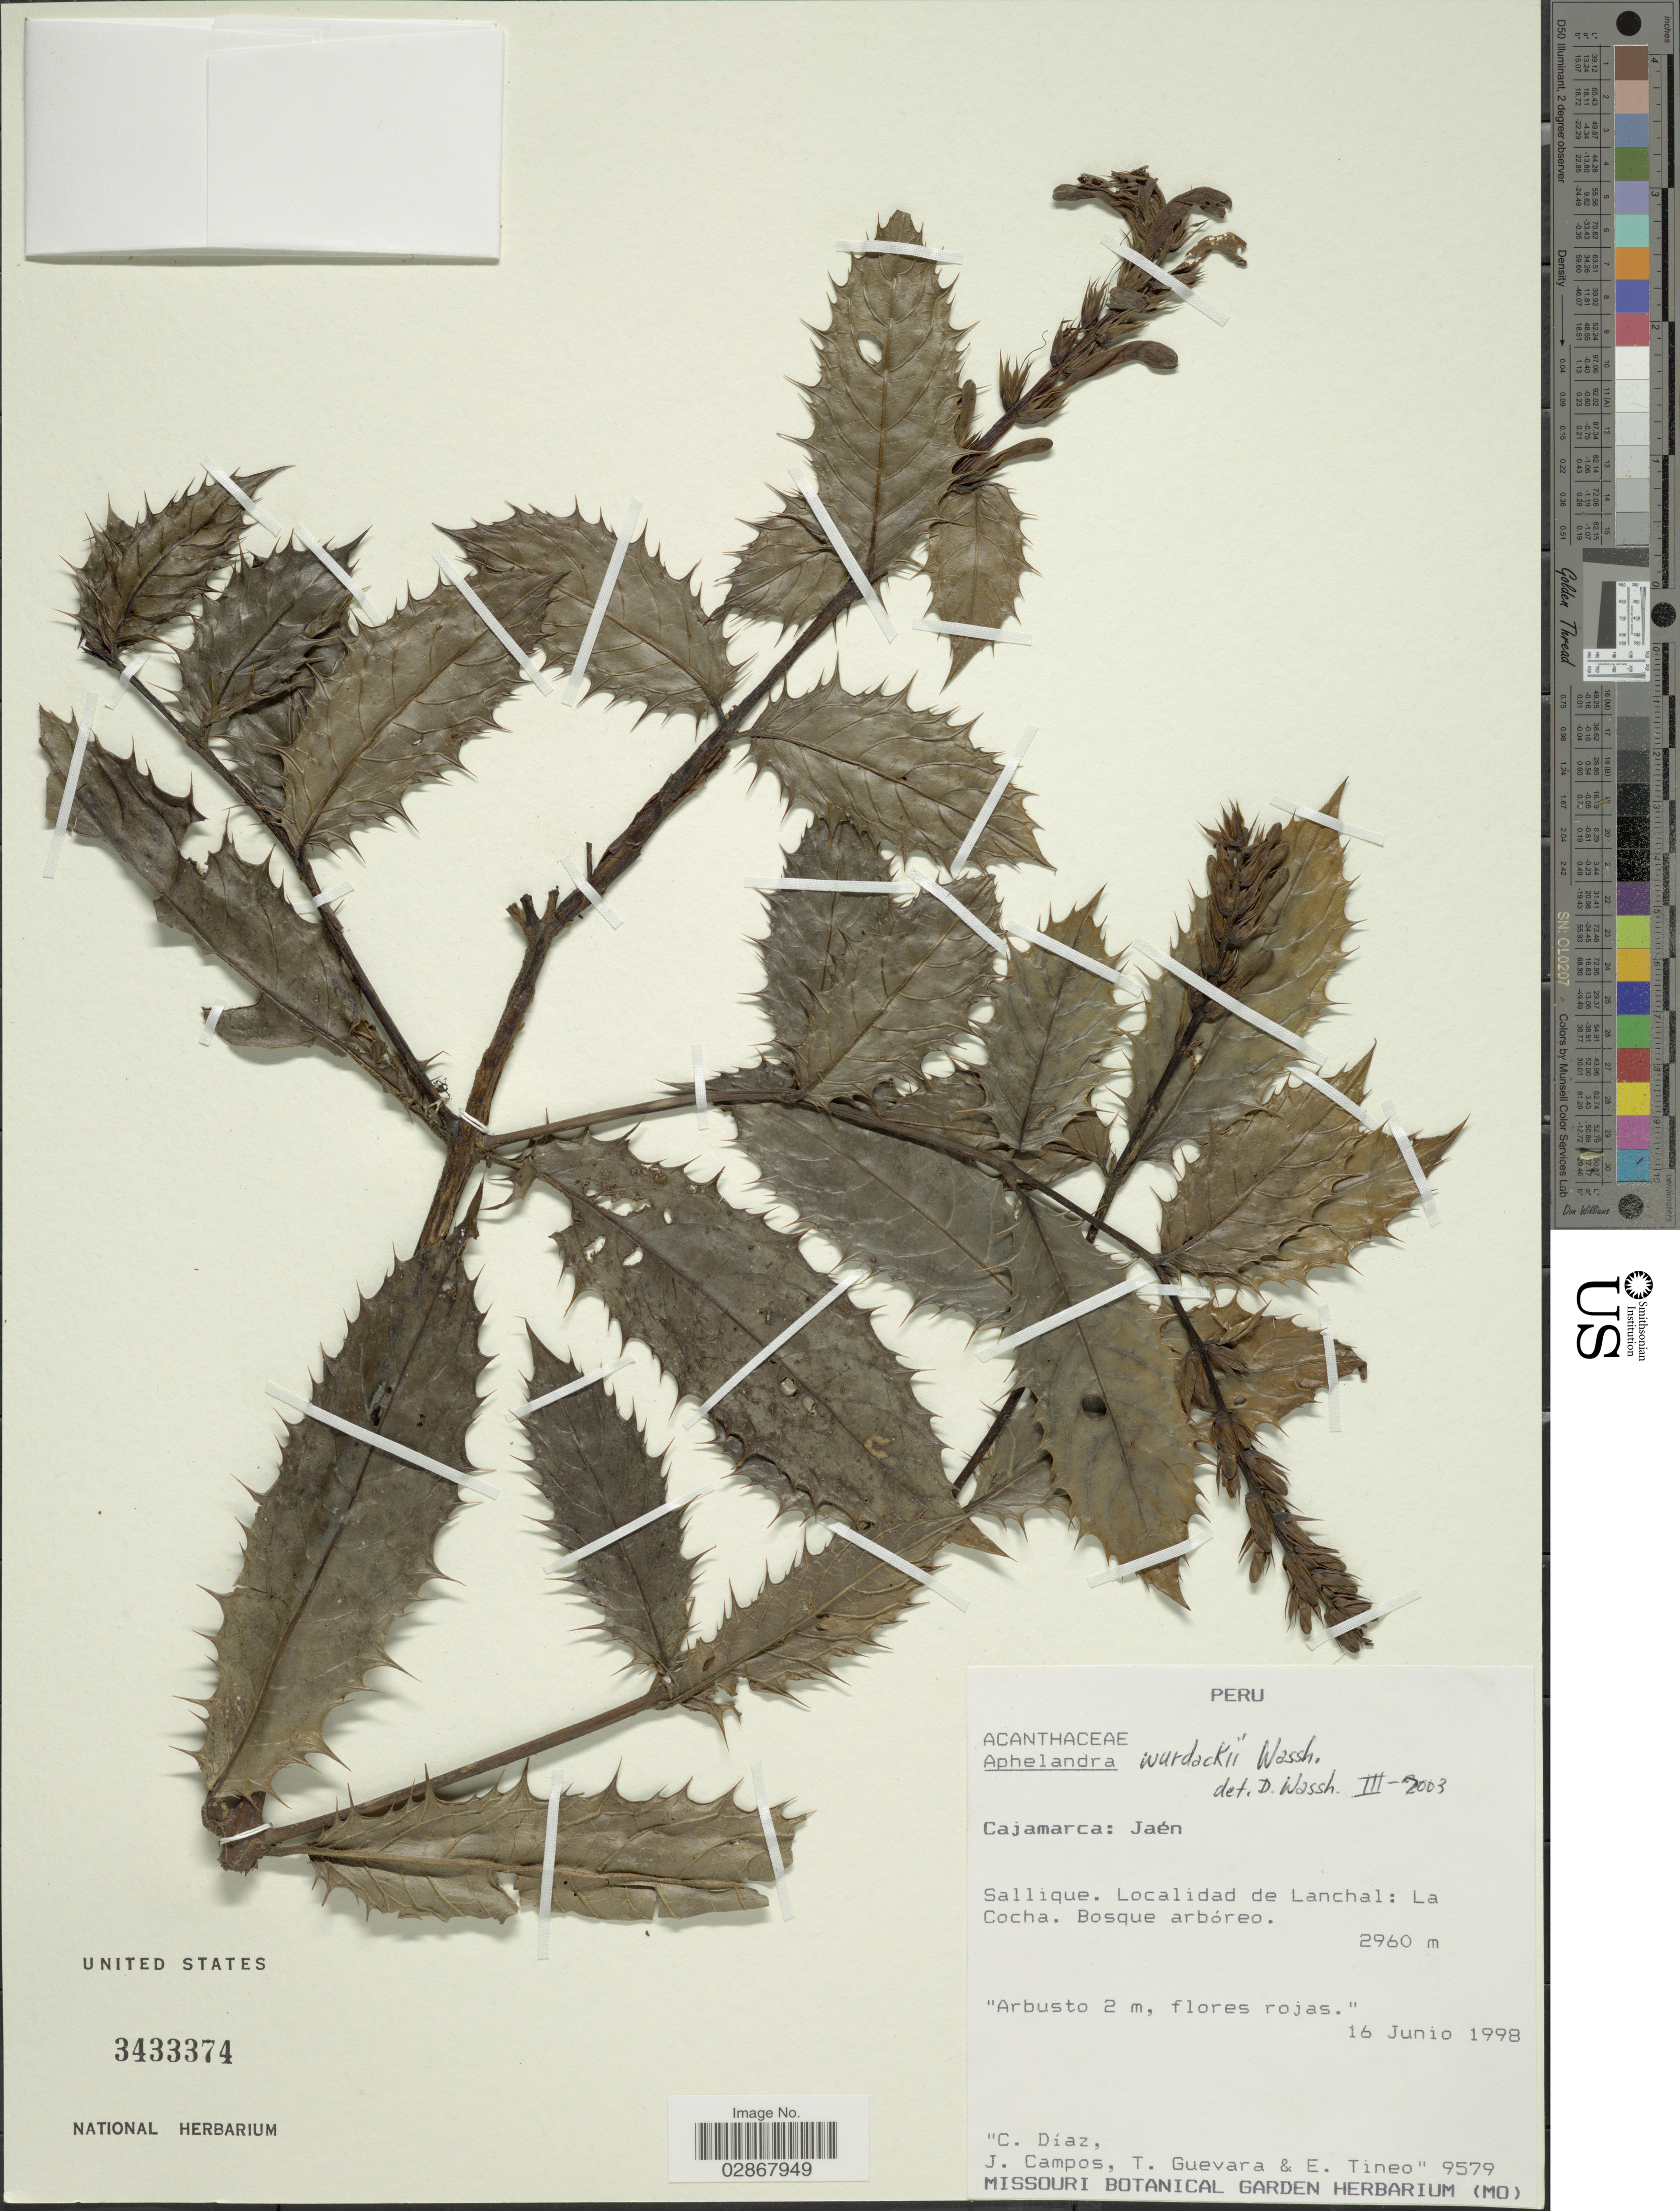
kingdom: Plantae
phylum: Tracheophyta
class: Magnoliopsida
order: Lamiales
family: Acanthaceae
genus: Aphelandra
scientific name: Aphelandra wurdackii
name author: Wassh.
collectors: C. Díaz, J. Campos, T. Guevara & E. Tineo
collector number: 9579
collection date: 1998-06-16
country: Peru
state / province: Cajamarca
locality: Jaén. Sallique. Localidad de Lanchal: La Cocha.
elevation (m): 2960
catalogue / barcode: US 3433374